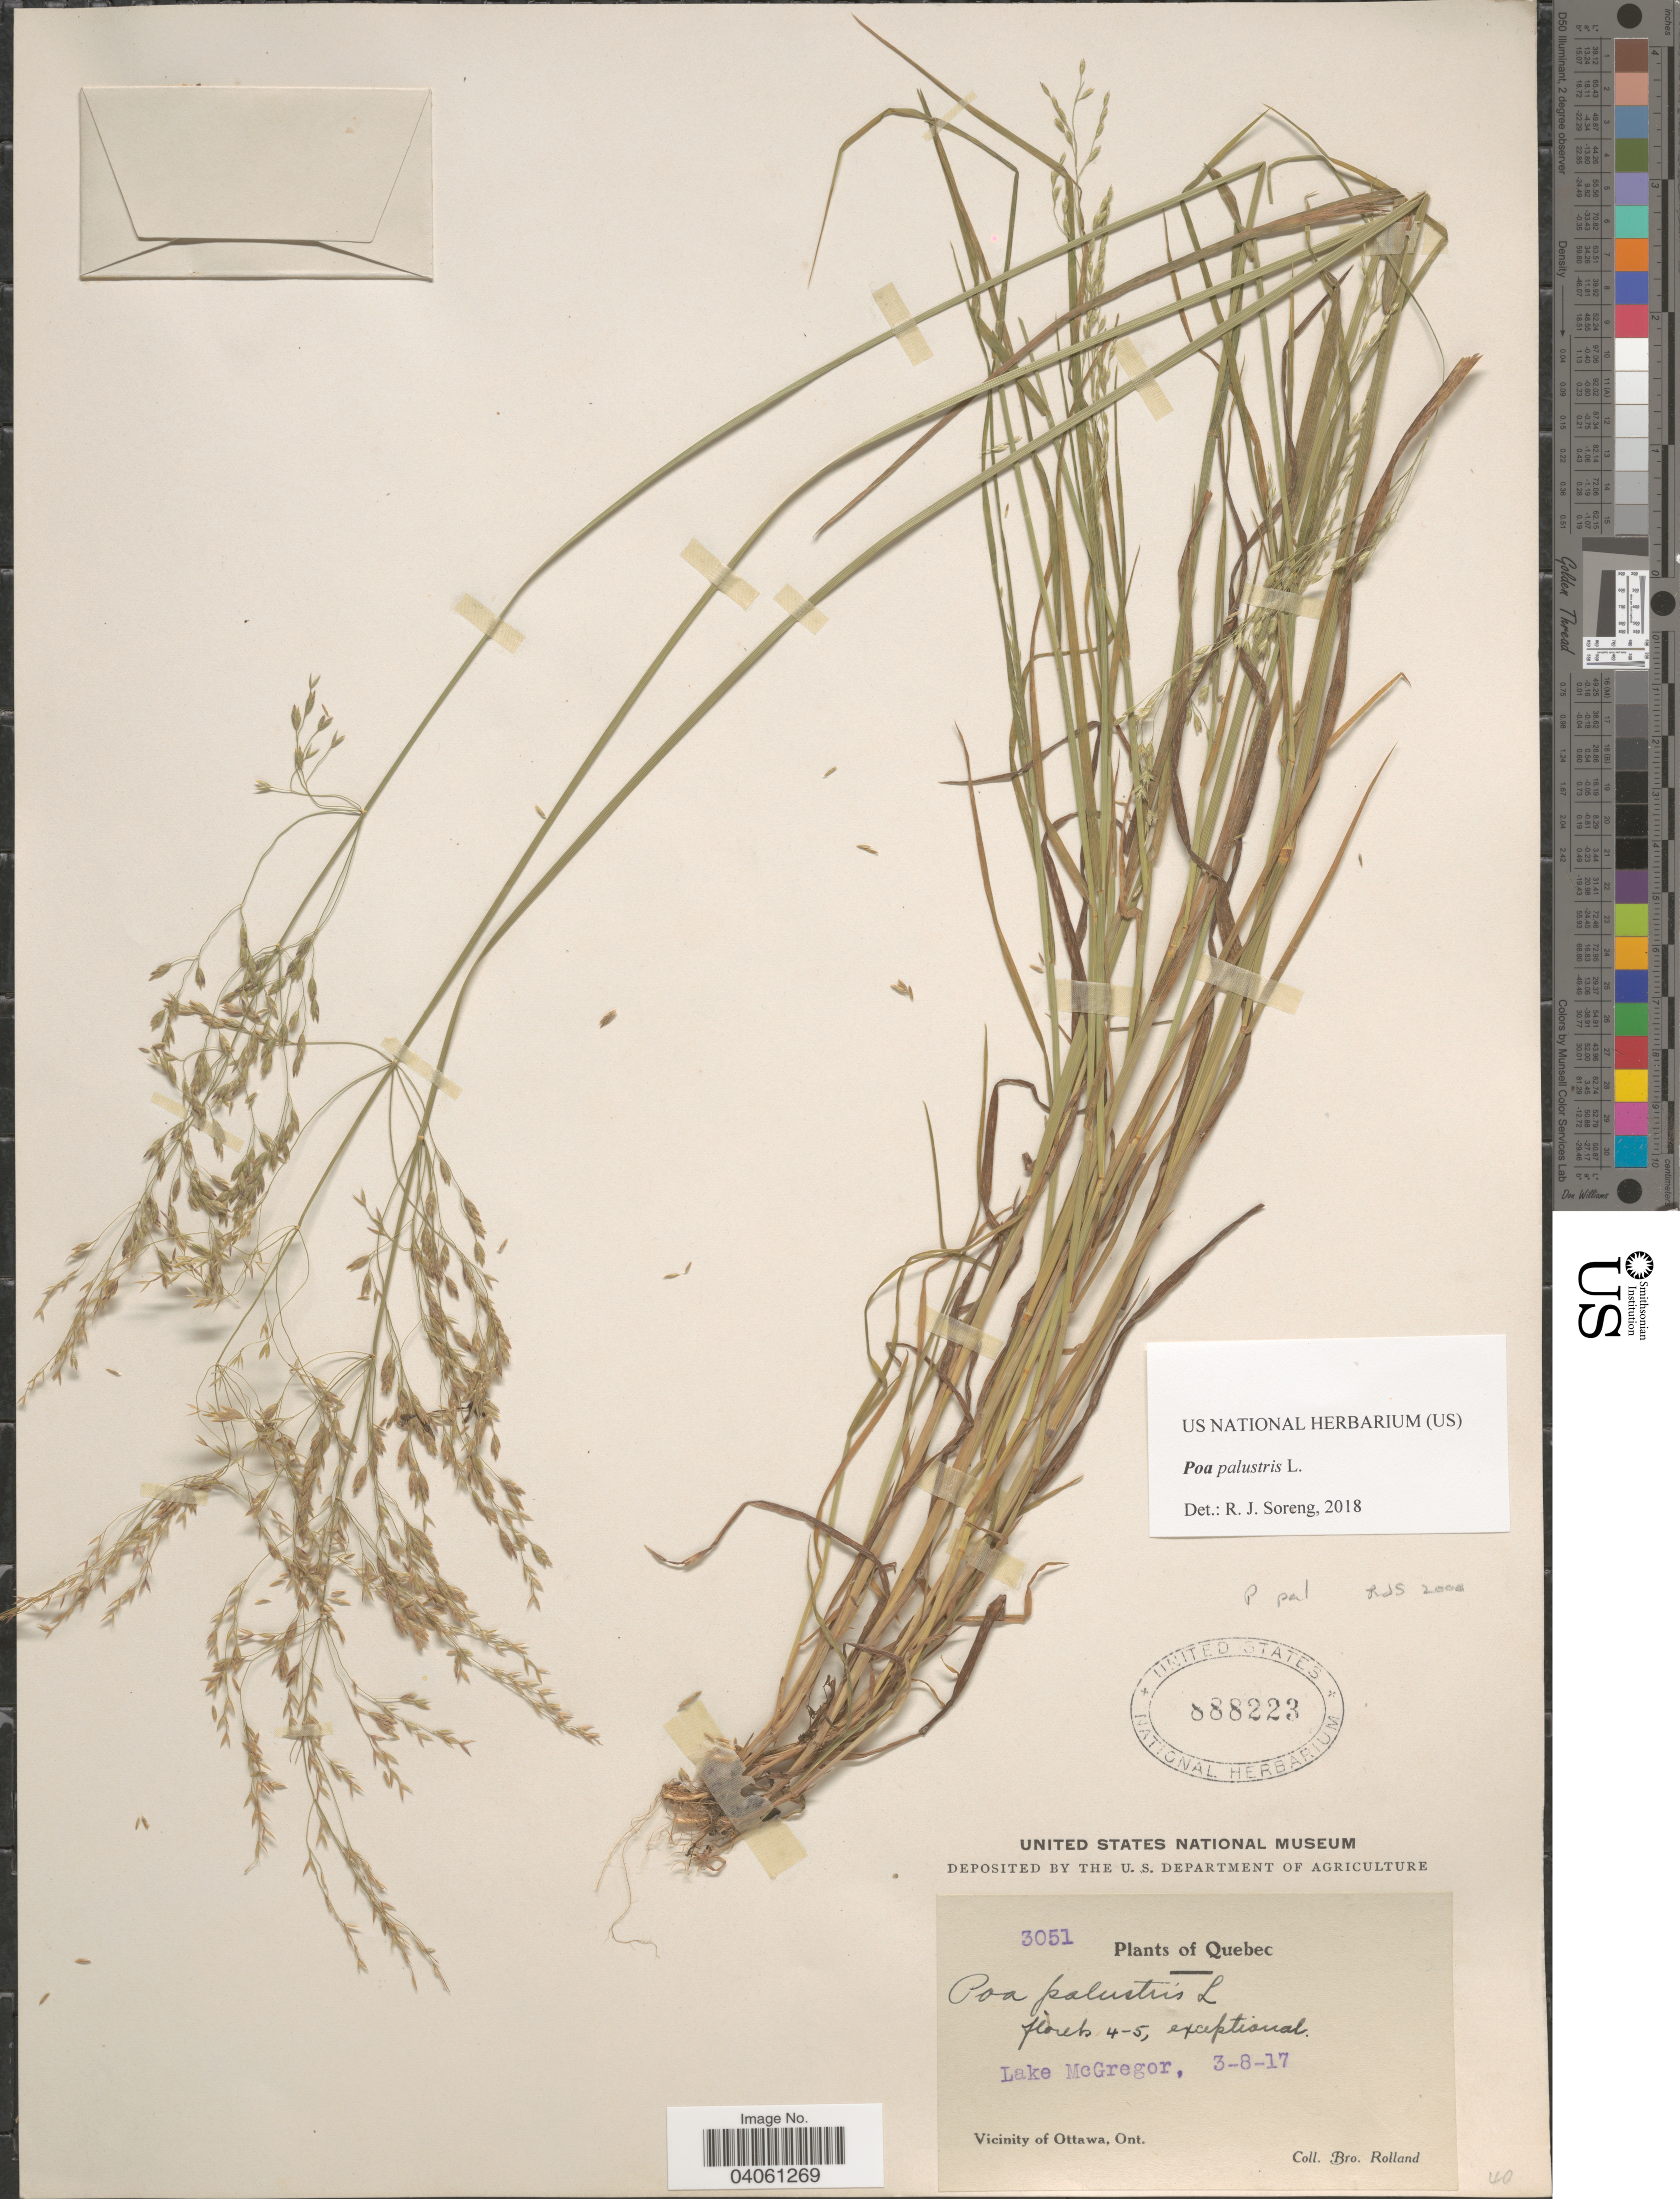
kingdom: Plantae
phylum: Tracheophyta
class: Liliopsida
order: Poales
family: Poaceae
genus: Poa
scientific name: Poa palustris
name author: L.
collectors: B. Rolland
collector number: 3051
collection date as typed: Transcribed d/m/y: 3/8/17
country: Canada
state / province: Ontario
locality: Lake McGregor. Vicinity of Ottawa.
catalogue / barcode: US 888223